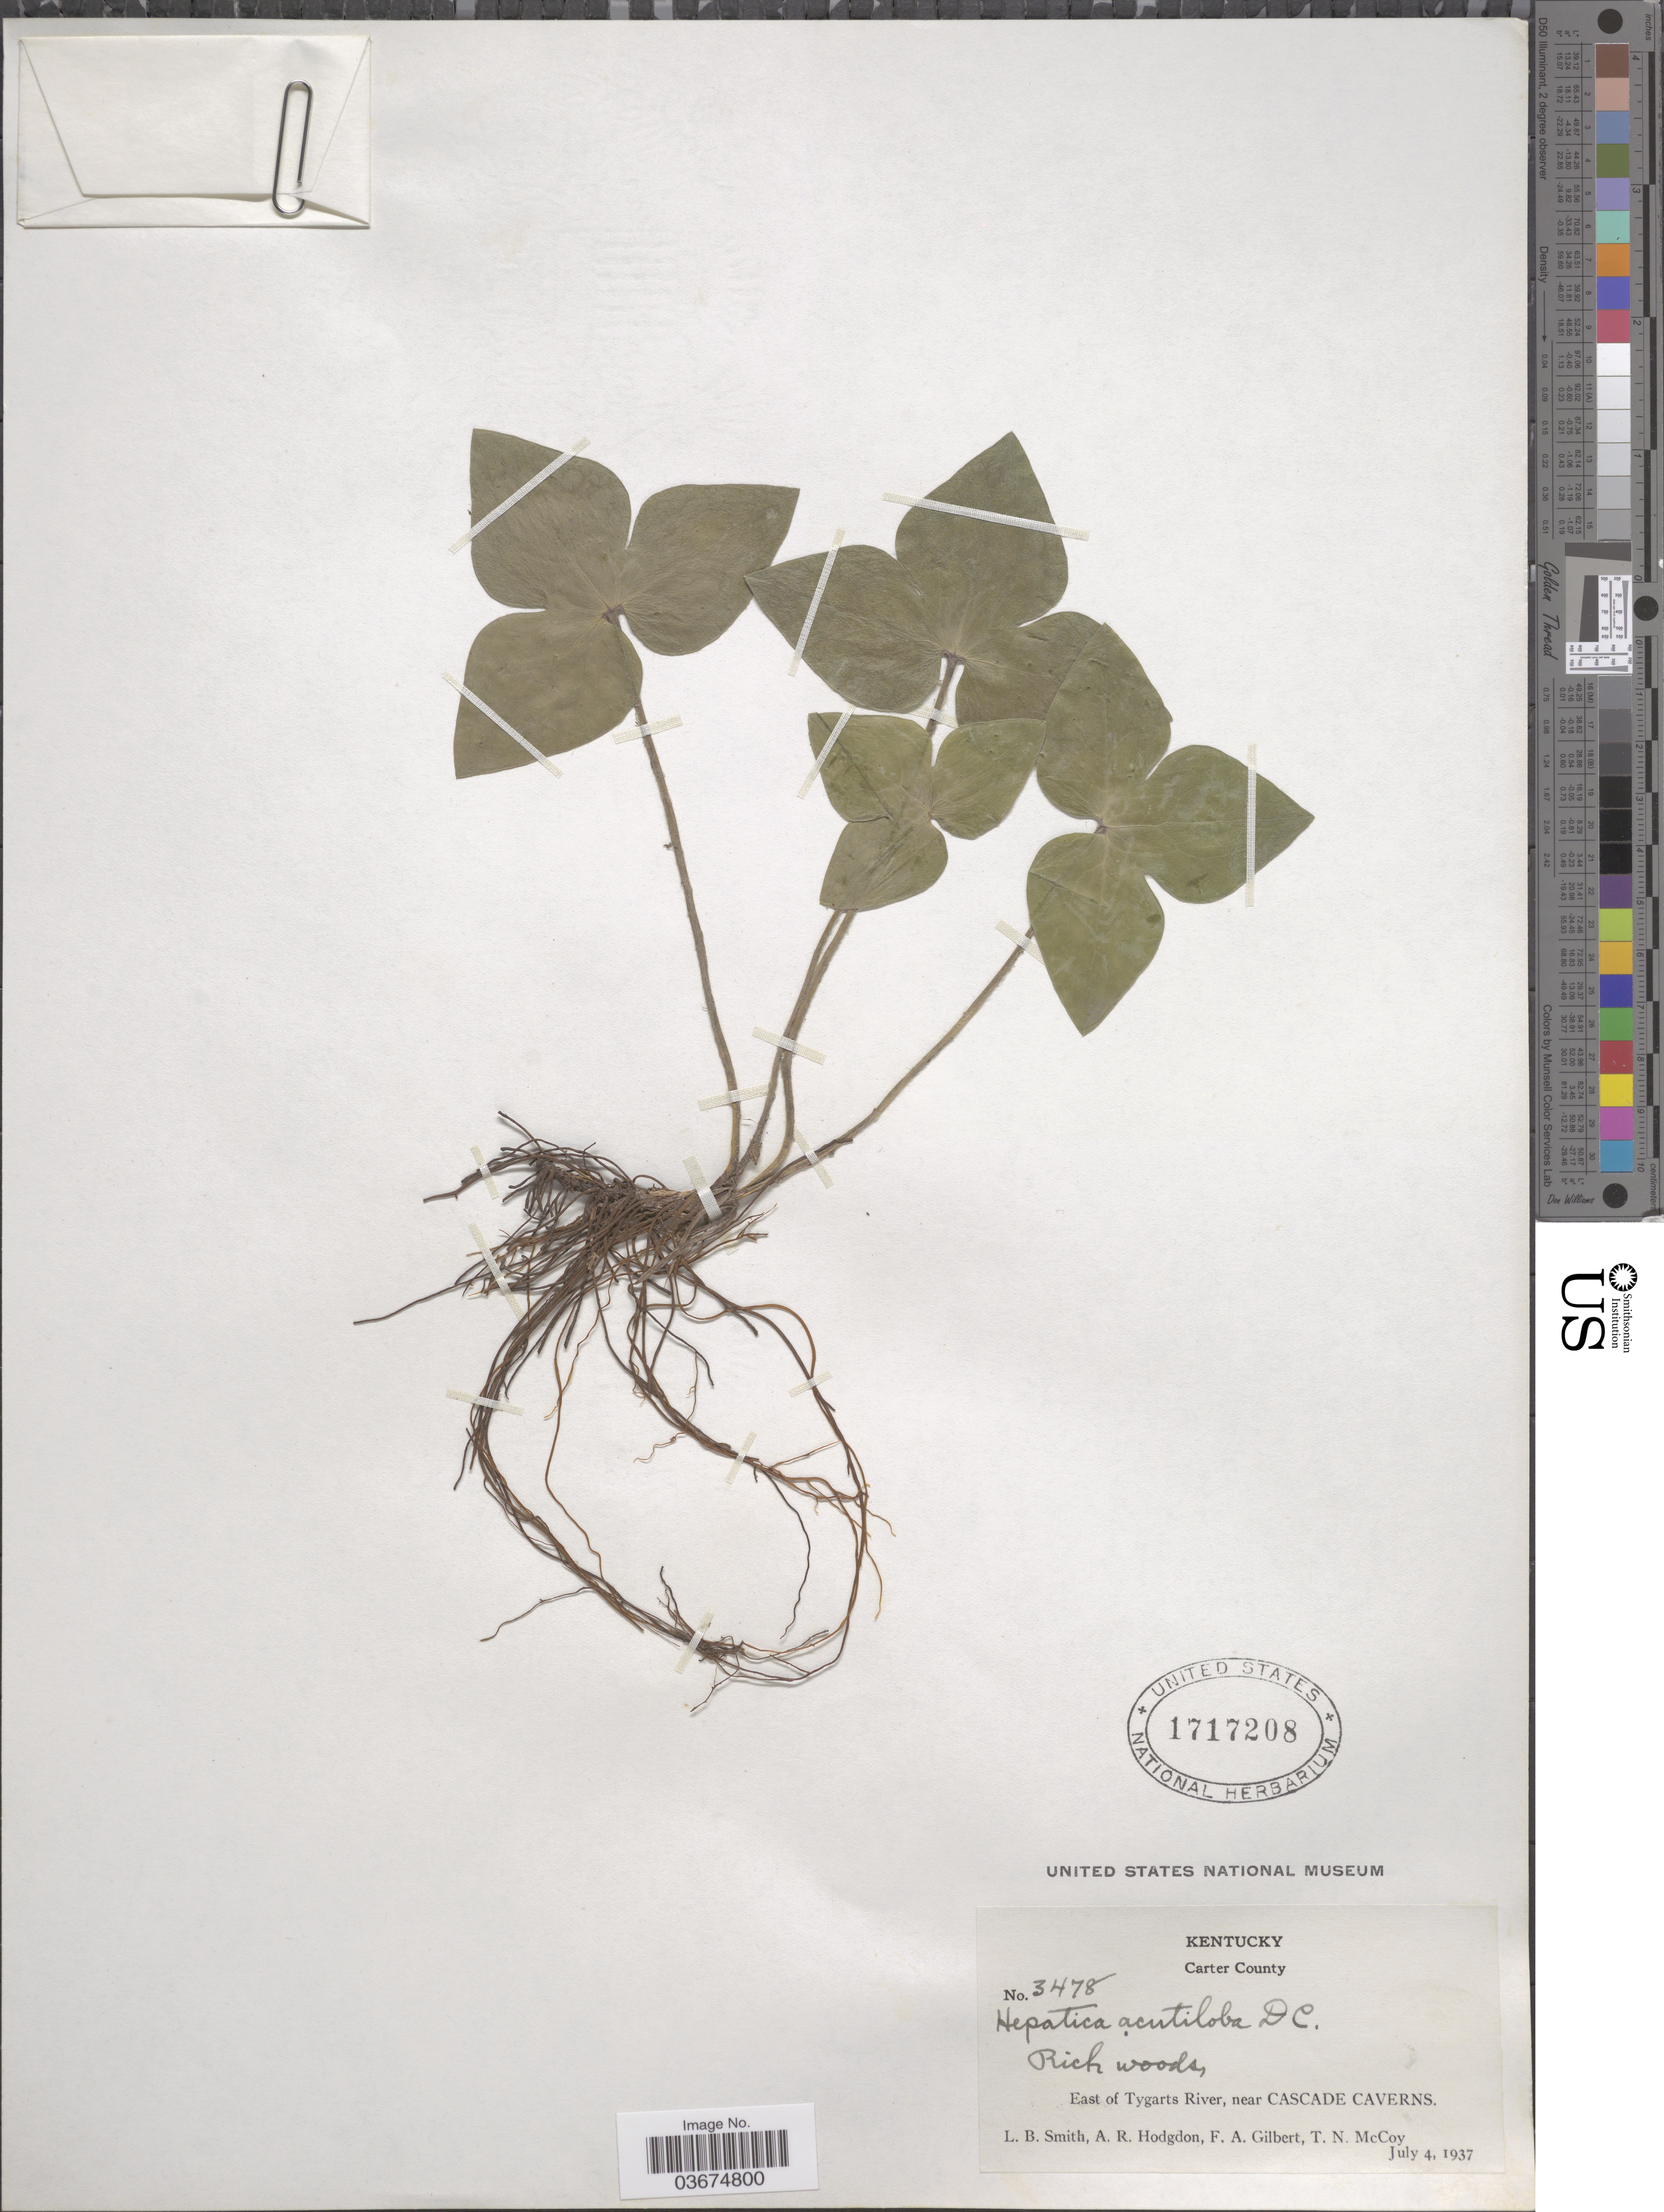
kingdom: Plantae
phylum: Tracheophyta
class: Magnoliopsida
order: Ranunculales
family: Ranunculaceae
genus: Hepatica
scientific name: Hepatica acutiloba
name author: DC.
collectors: L. Smith, A. R. Hodgdon, F. A. Gilbert & T. N. McCoy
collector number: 3478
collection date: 1937-07-04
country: United States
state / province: Kentucky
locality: Carter County. East of Tygarts River, near Cascade Caverns.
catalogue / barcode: US 1717208